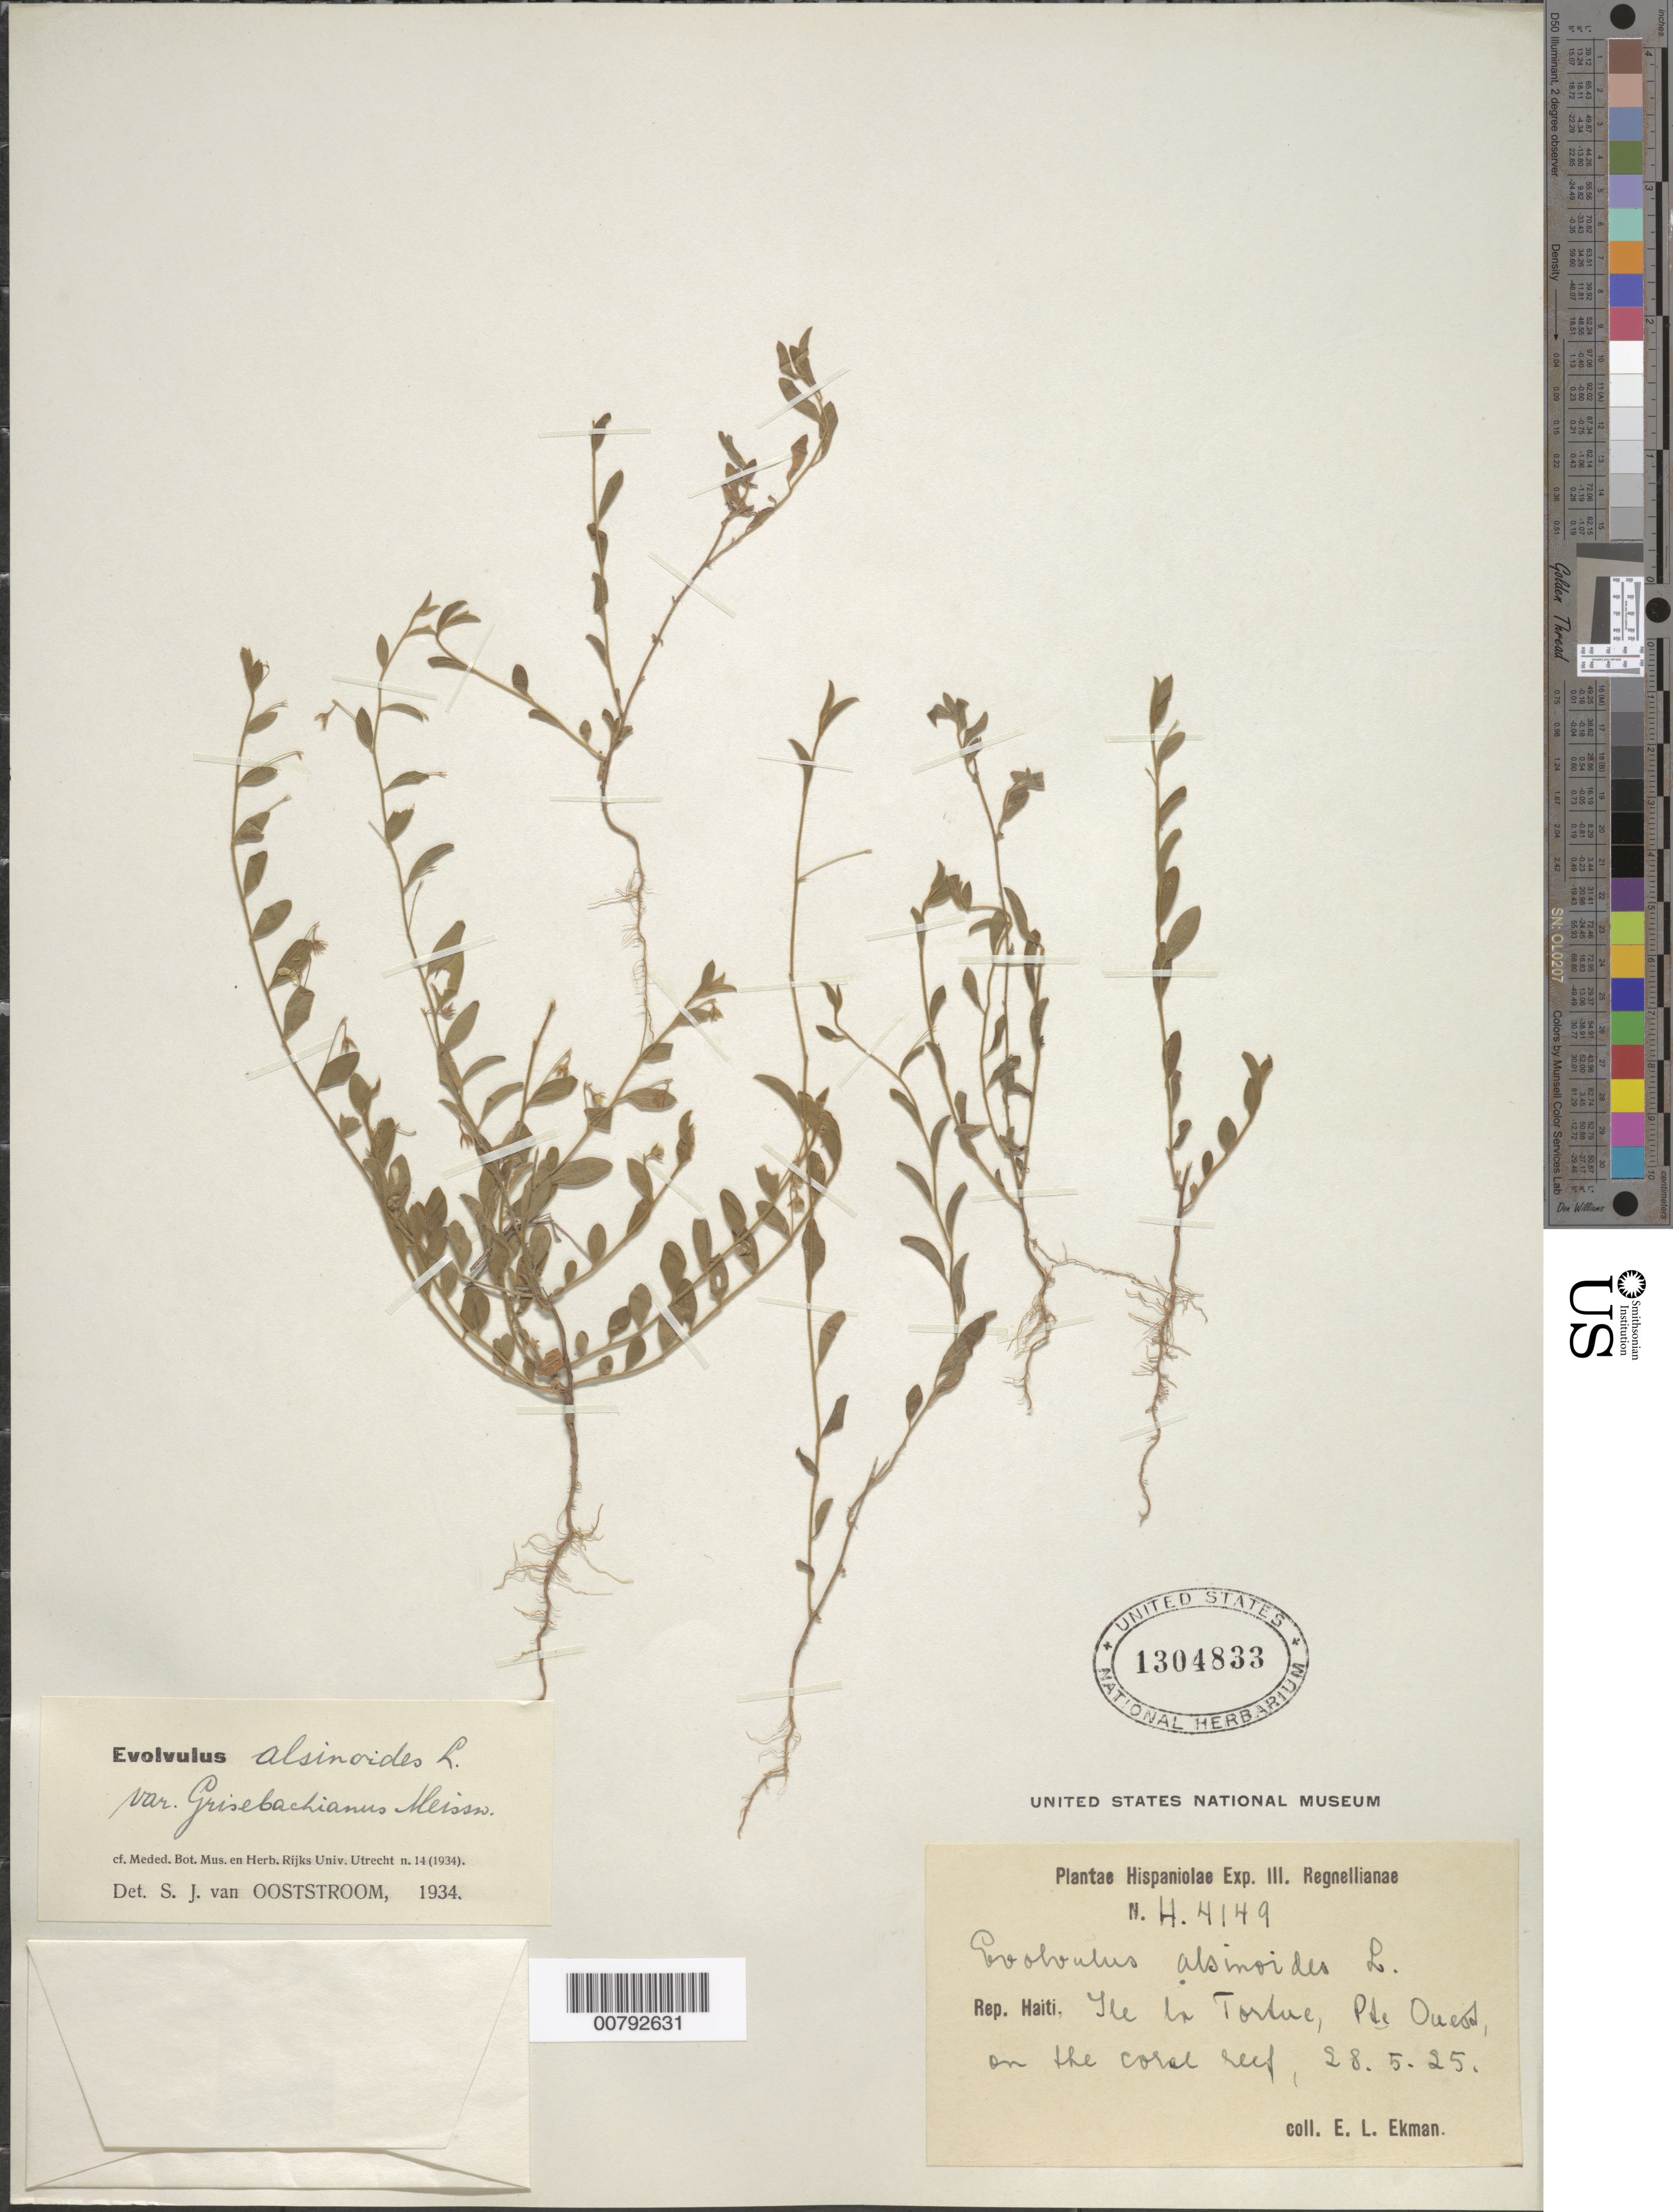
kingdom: Plantae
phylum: Tracheophyta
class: Magnoliopsida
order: Solanales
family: Convolvulaceae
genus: Evolvulus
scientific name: Evolvulus alsinoides var. grisebachianus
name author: Meisn.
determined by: Ooststroom, S. J. van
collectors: E. L. Ekman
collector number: H 4149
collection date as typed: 28 May 1925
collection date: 1925-05-28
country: Haiti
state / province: Nord-Óuest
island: Île de la Tortue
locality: Ile la Tortue, Pte. Ouest.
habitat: On the coral reef.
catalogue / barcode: US 1304833